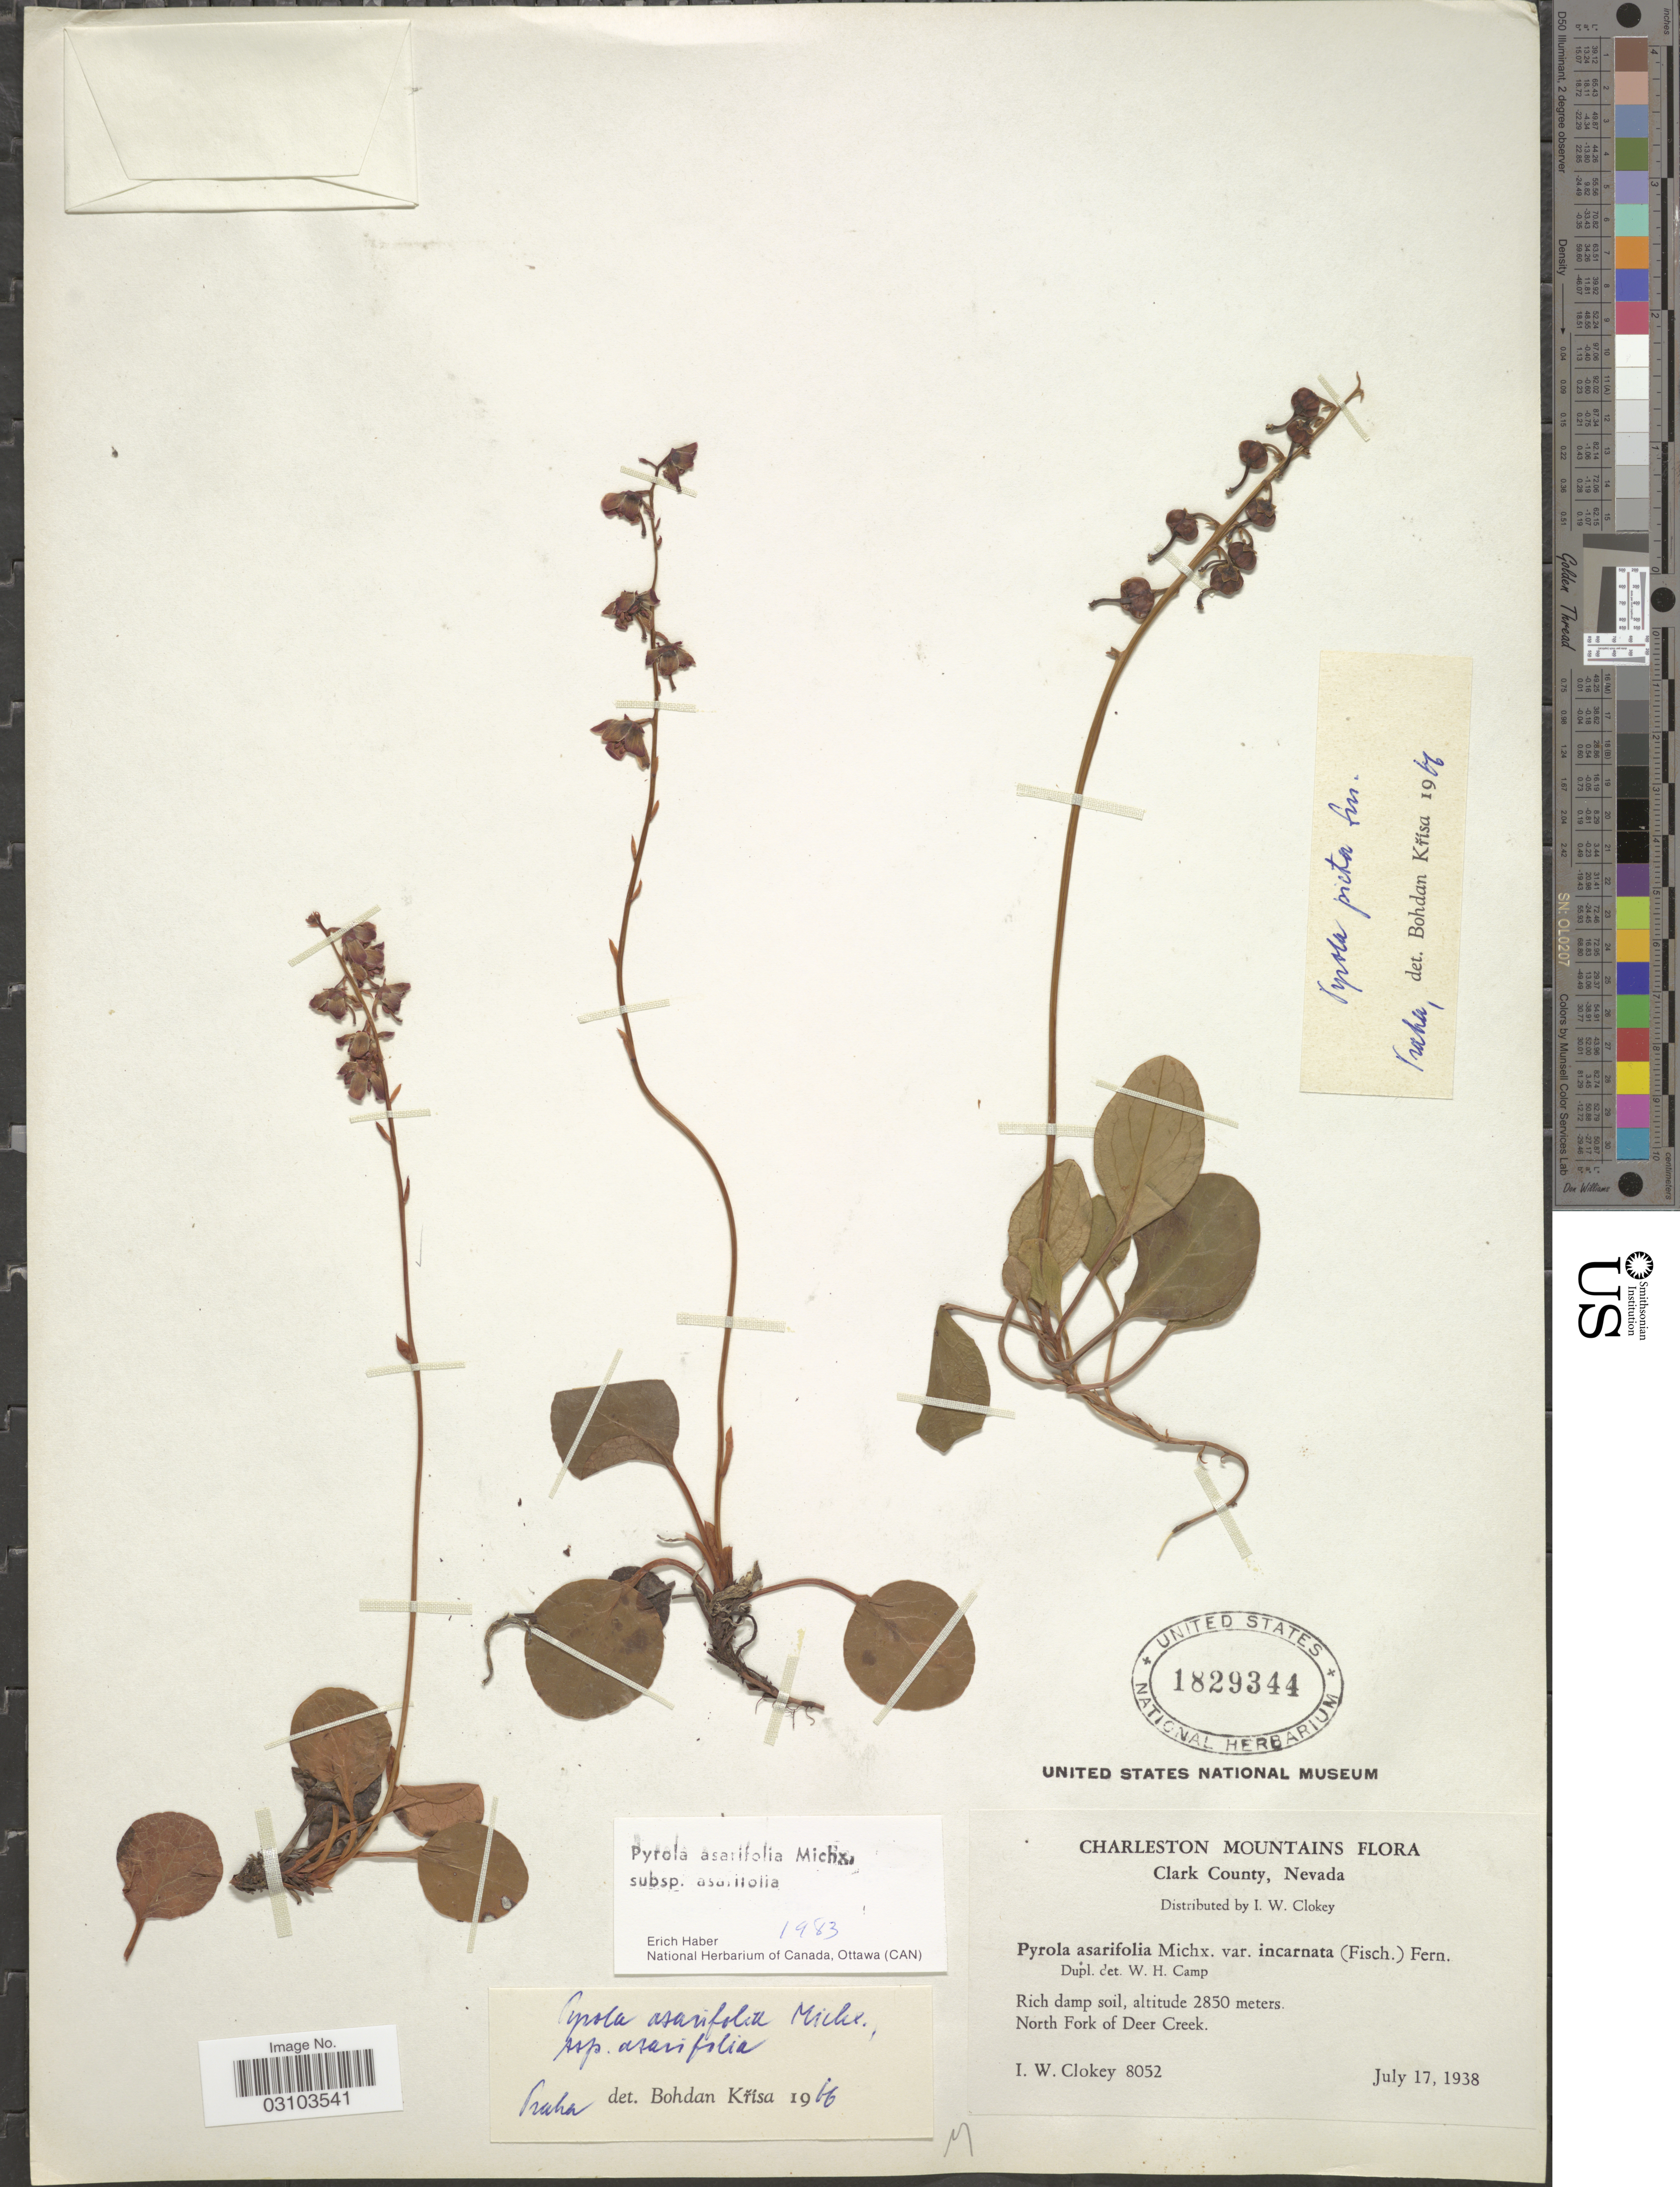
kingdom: Plantae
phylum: Tracheophyta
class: Magnoliopsida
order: Ericales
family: Ericaceae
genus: Pyrola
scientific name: Pyrola asarifolia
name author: Michx.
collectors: I. W. Clokey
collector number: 8052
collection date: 1938-07-17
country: United States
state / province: Nevada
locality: Charleston Mountains, Clark County, North Fork of Deer Creek.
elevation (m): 2850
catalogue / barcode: US 1829344